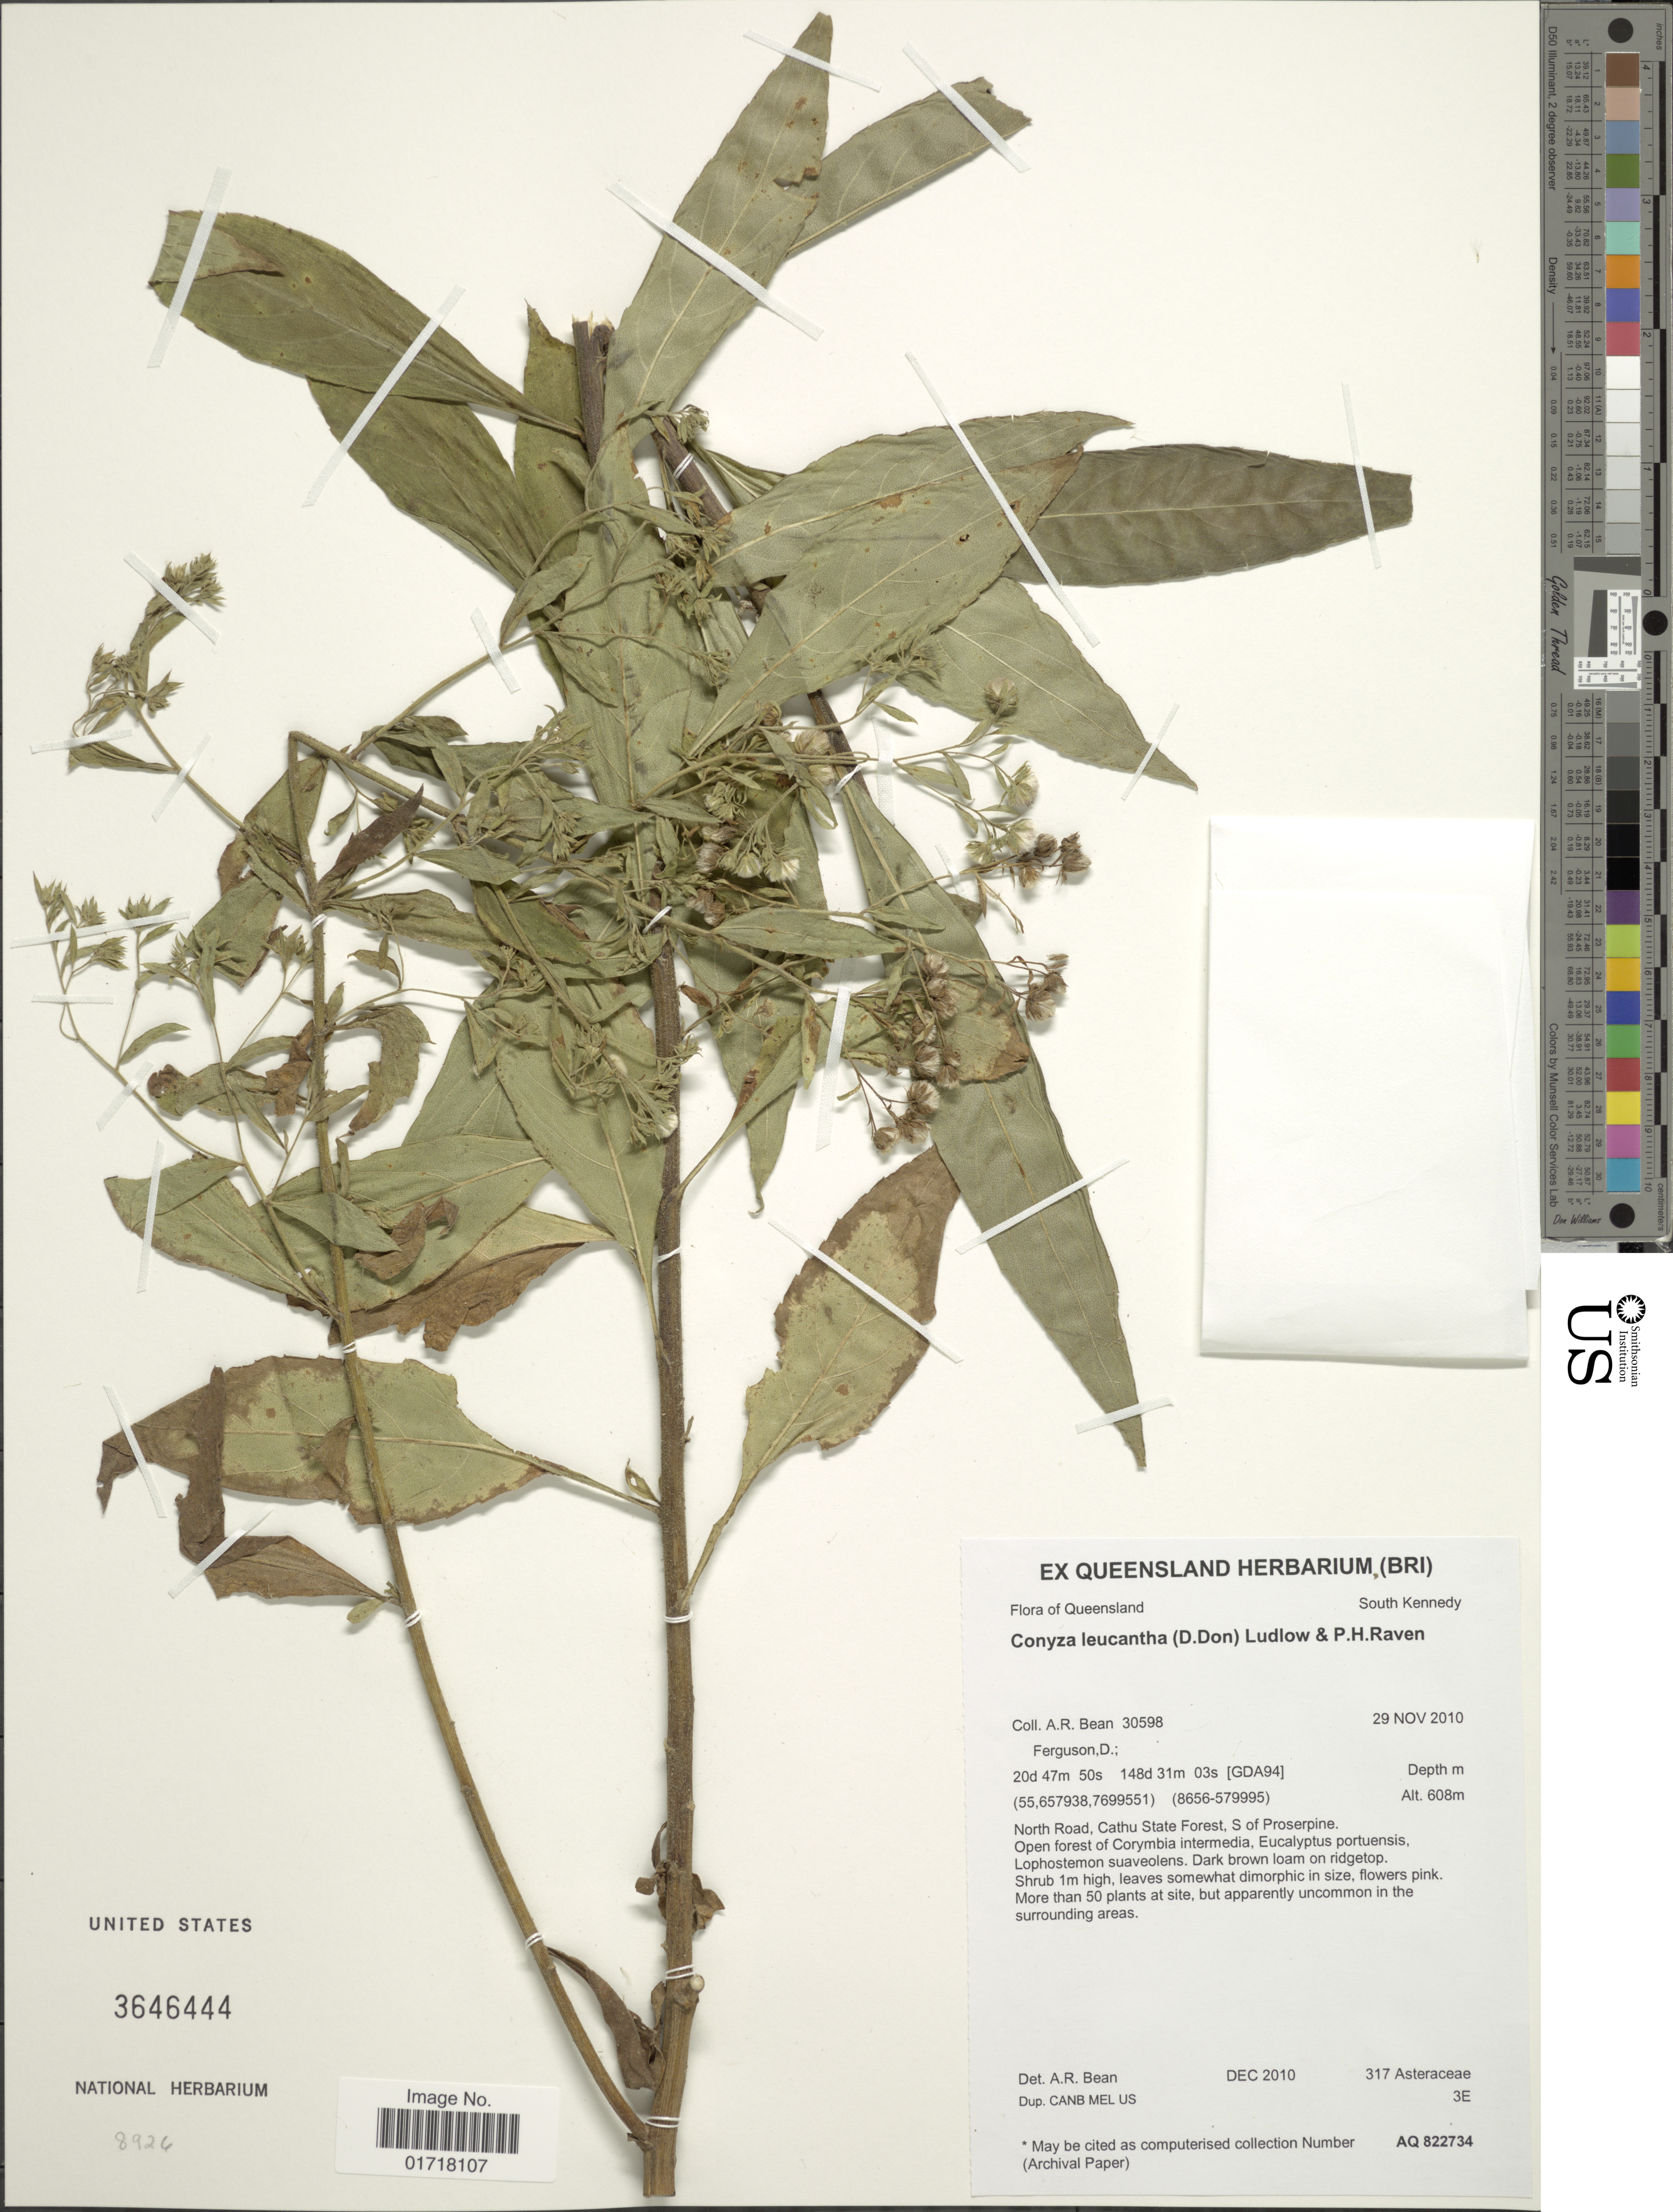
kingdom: Plantae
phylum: Tracheophyta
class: Magnoliopsida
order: Asterales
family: Asteraceae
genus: Conyza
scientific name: Conyza leucantha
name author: (D. Don) Ludlow & P.H. Raven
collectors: A. R. Bean & D. Ferguson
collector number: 30598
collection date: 2010-11-29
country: Australia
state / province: Queensland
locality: Queensland, South Kennedy, North Road, Cathu State Forest, S of Proserpine, Open forest of Corymbia intermedia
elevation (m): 608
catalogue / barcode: US 3646444